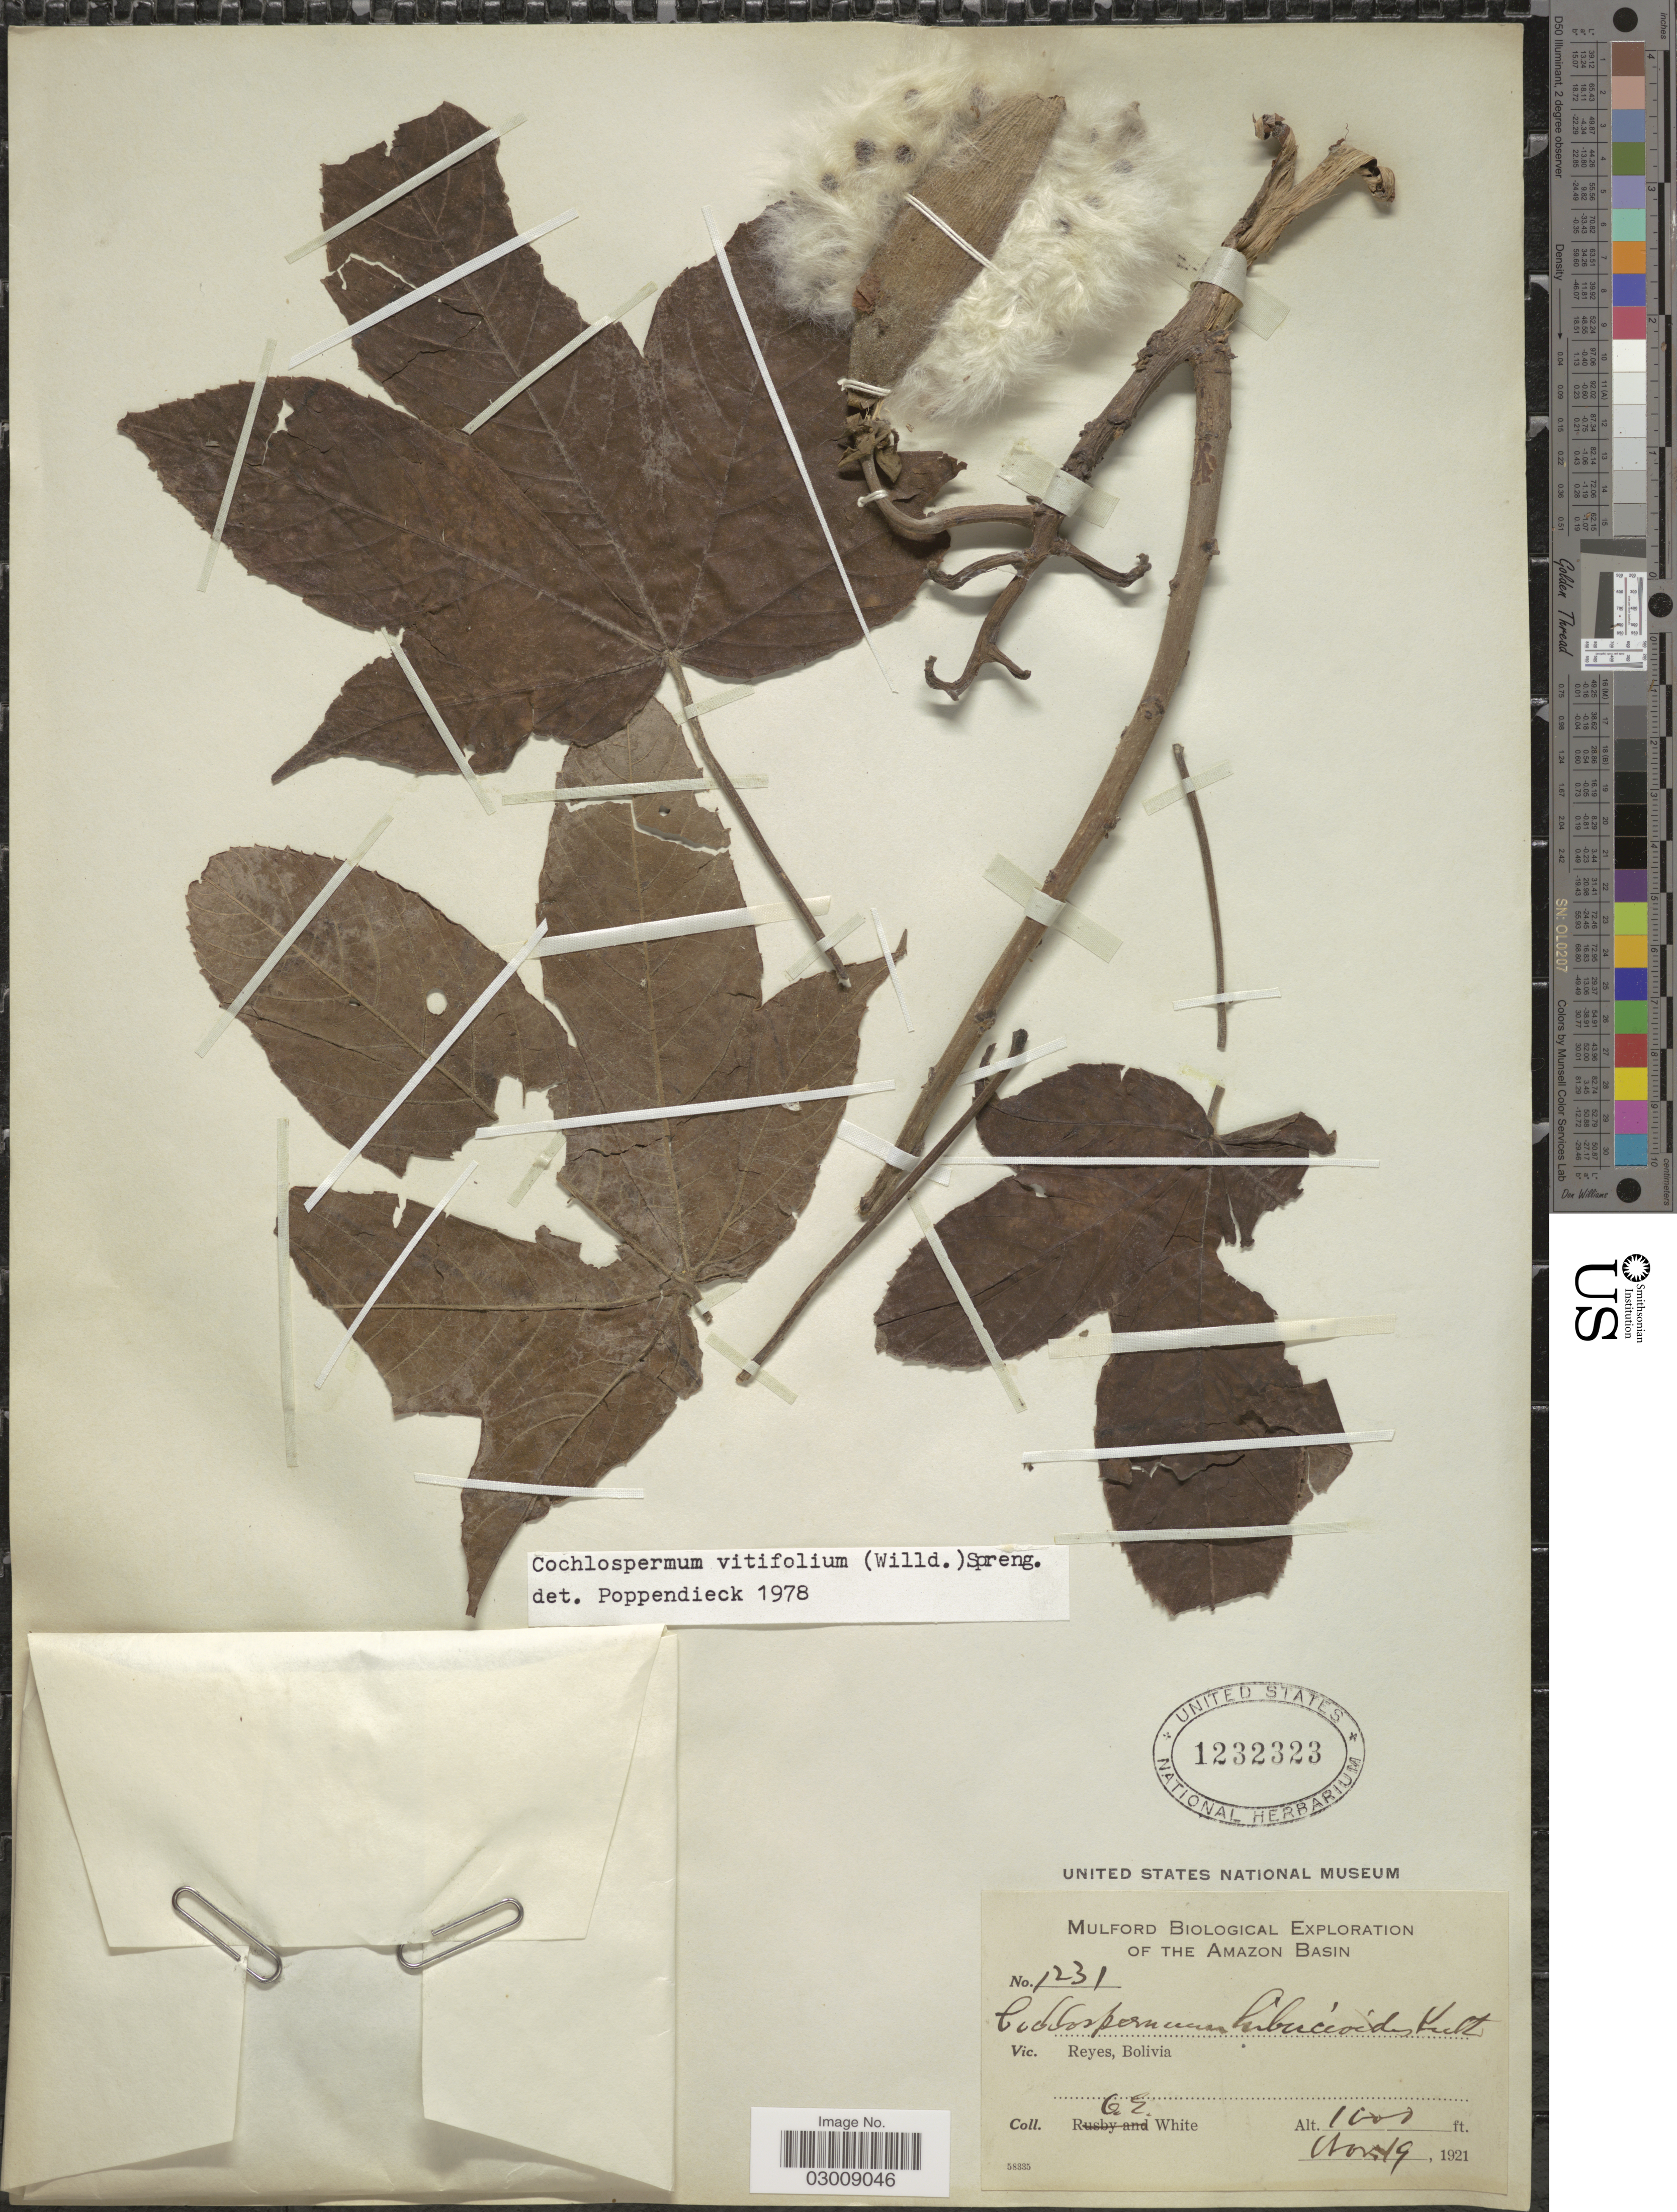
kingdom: Plantae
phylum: Tracheophyta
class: Magnoliopsida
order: Malvales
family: Cochlospermaceae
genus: Cochlospermum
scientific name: Cochlospermum vitifolium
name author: (Willd.) Spreng.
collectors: O. E. White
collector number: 1231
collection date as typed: Nov. 19, 1921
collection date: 1921-11-19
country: Bolivia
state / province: Beni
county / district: José Ballivián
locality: Reyes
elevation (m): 305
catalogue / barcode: US 1232323